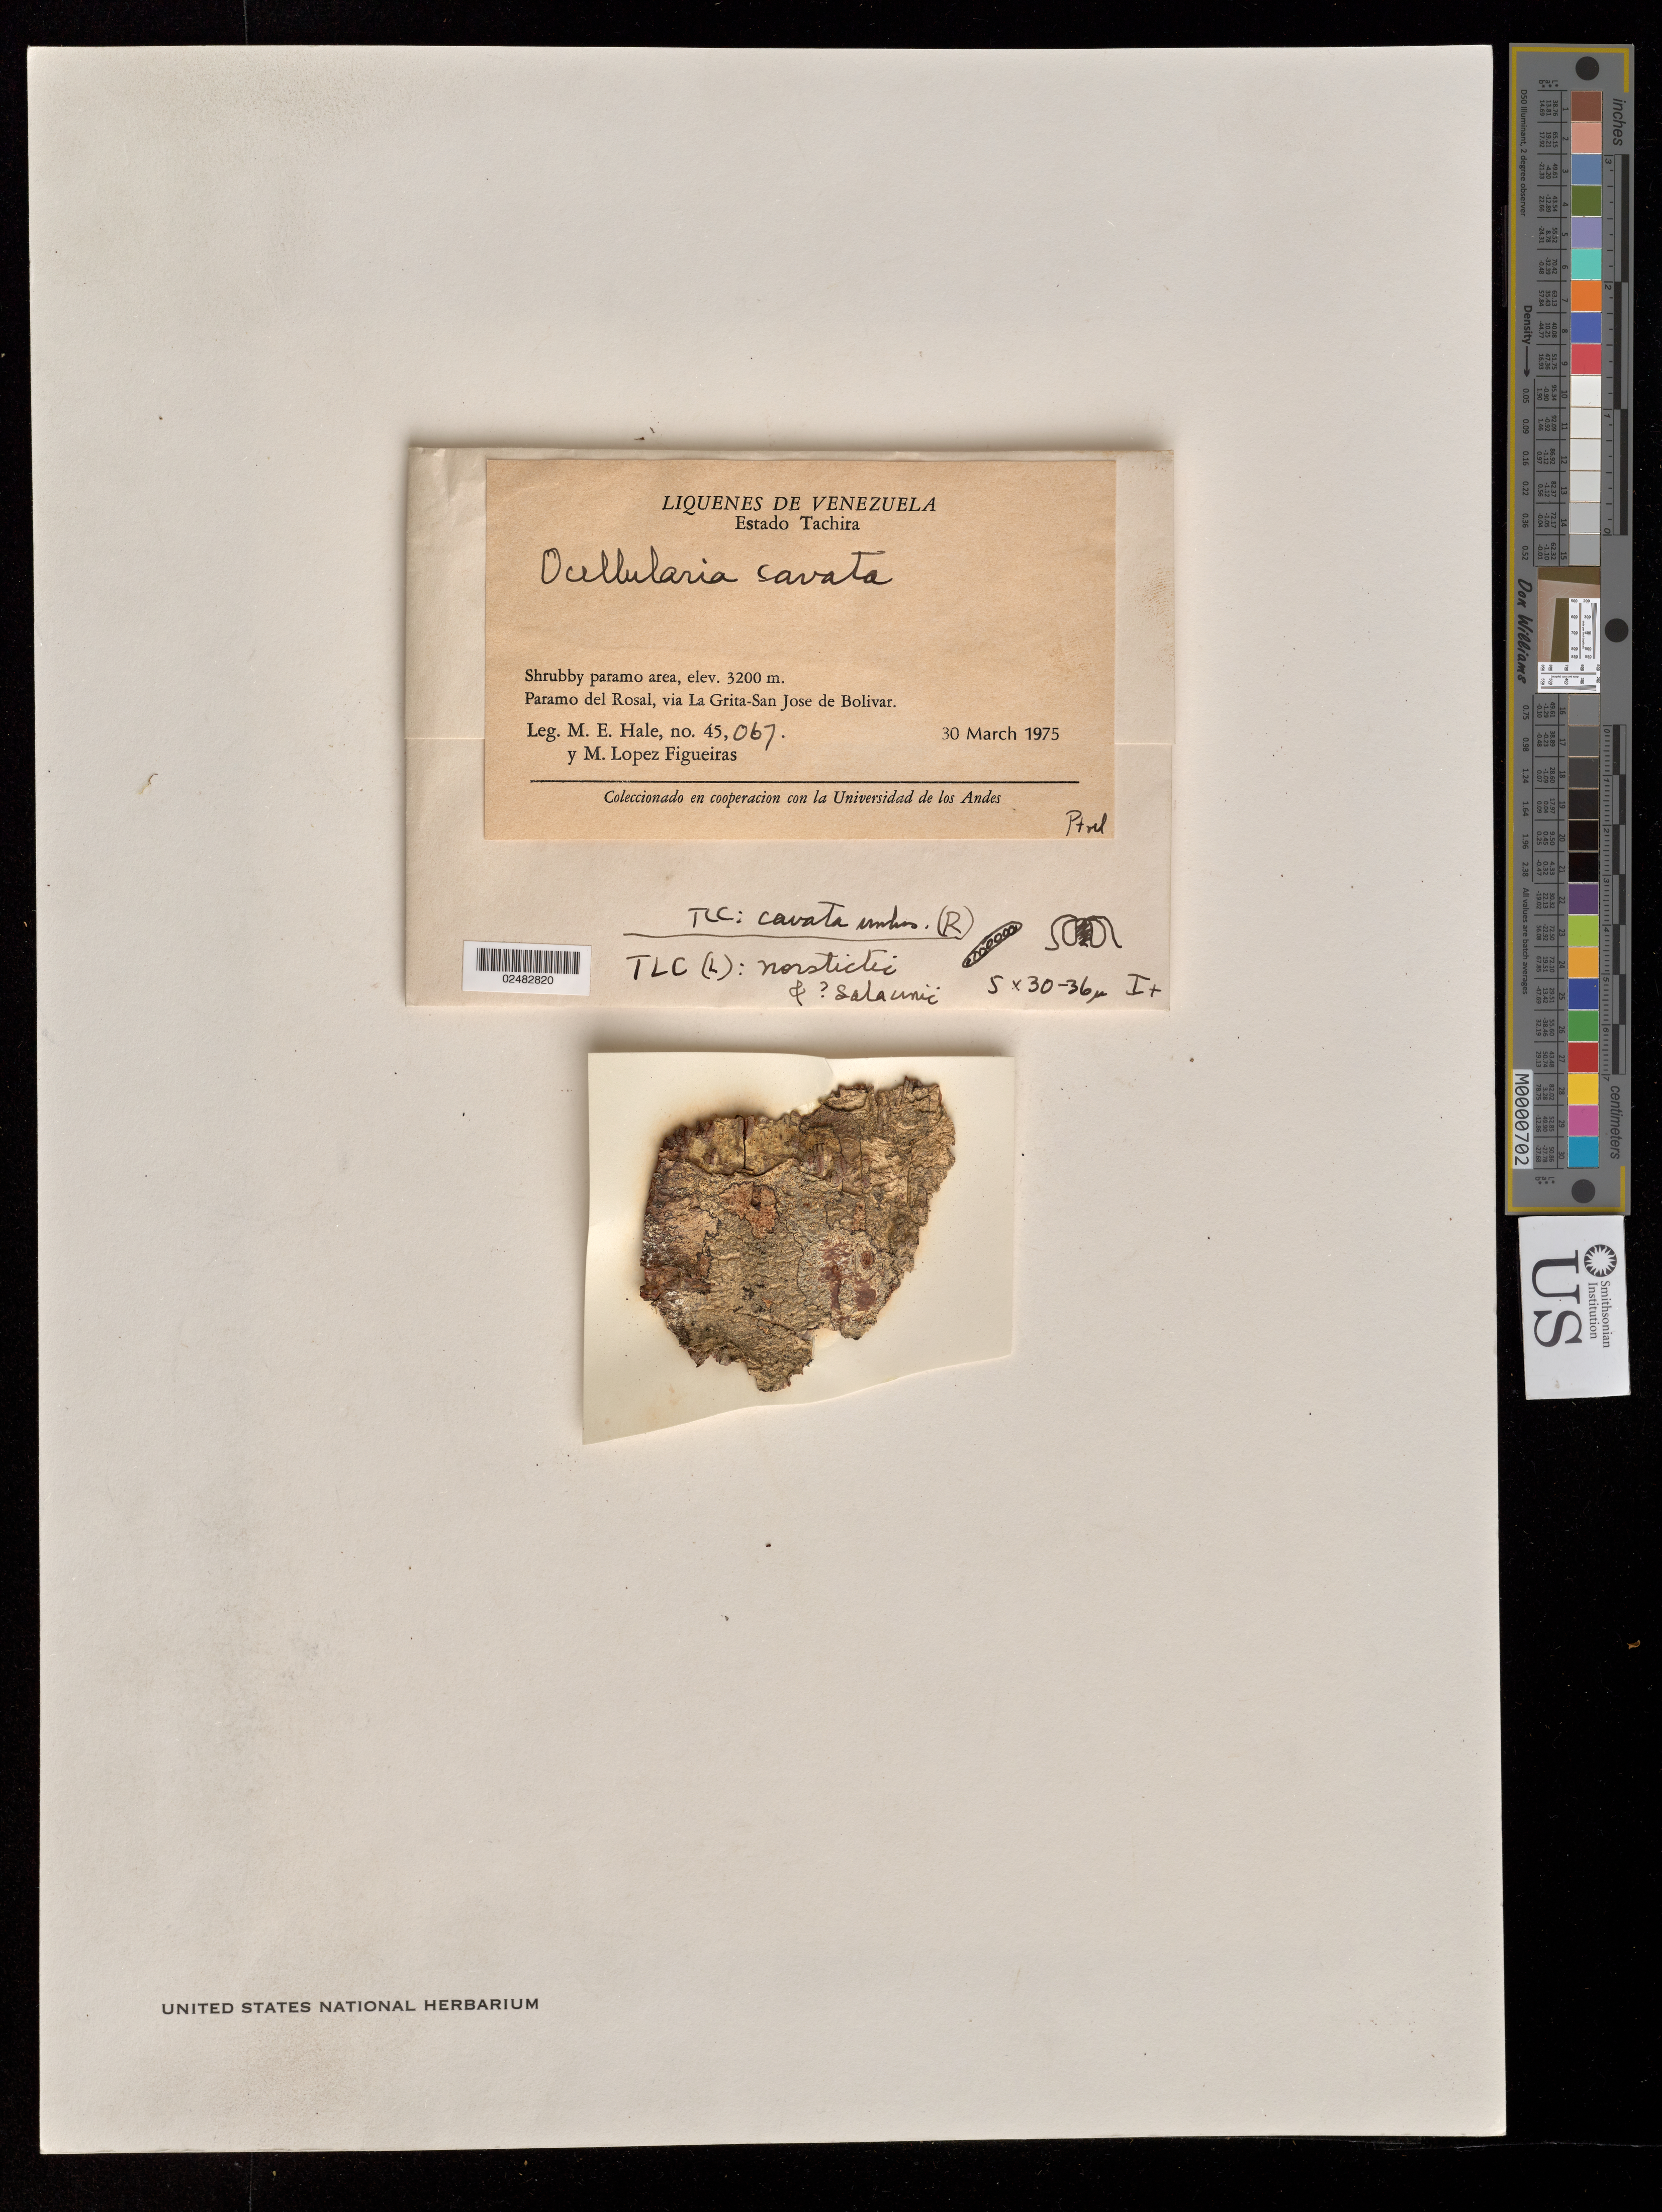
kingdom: Fungi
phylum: Ascomycota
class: Lecanoromycetes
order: Ostropales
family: Graphidaceae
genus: Ocellularia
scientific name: Ocellularia cavata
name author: (Ach.) Müll. Arg.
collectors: M. Hale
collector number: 45067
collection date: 1975-03-30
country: Venezuela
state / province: Tachira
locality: Paramo del Rosal, via La Grita-San Jose de Bolivar.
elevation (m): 3200